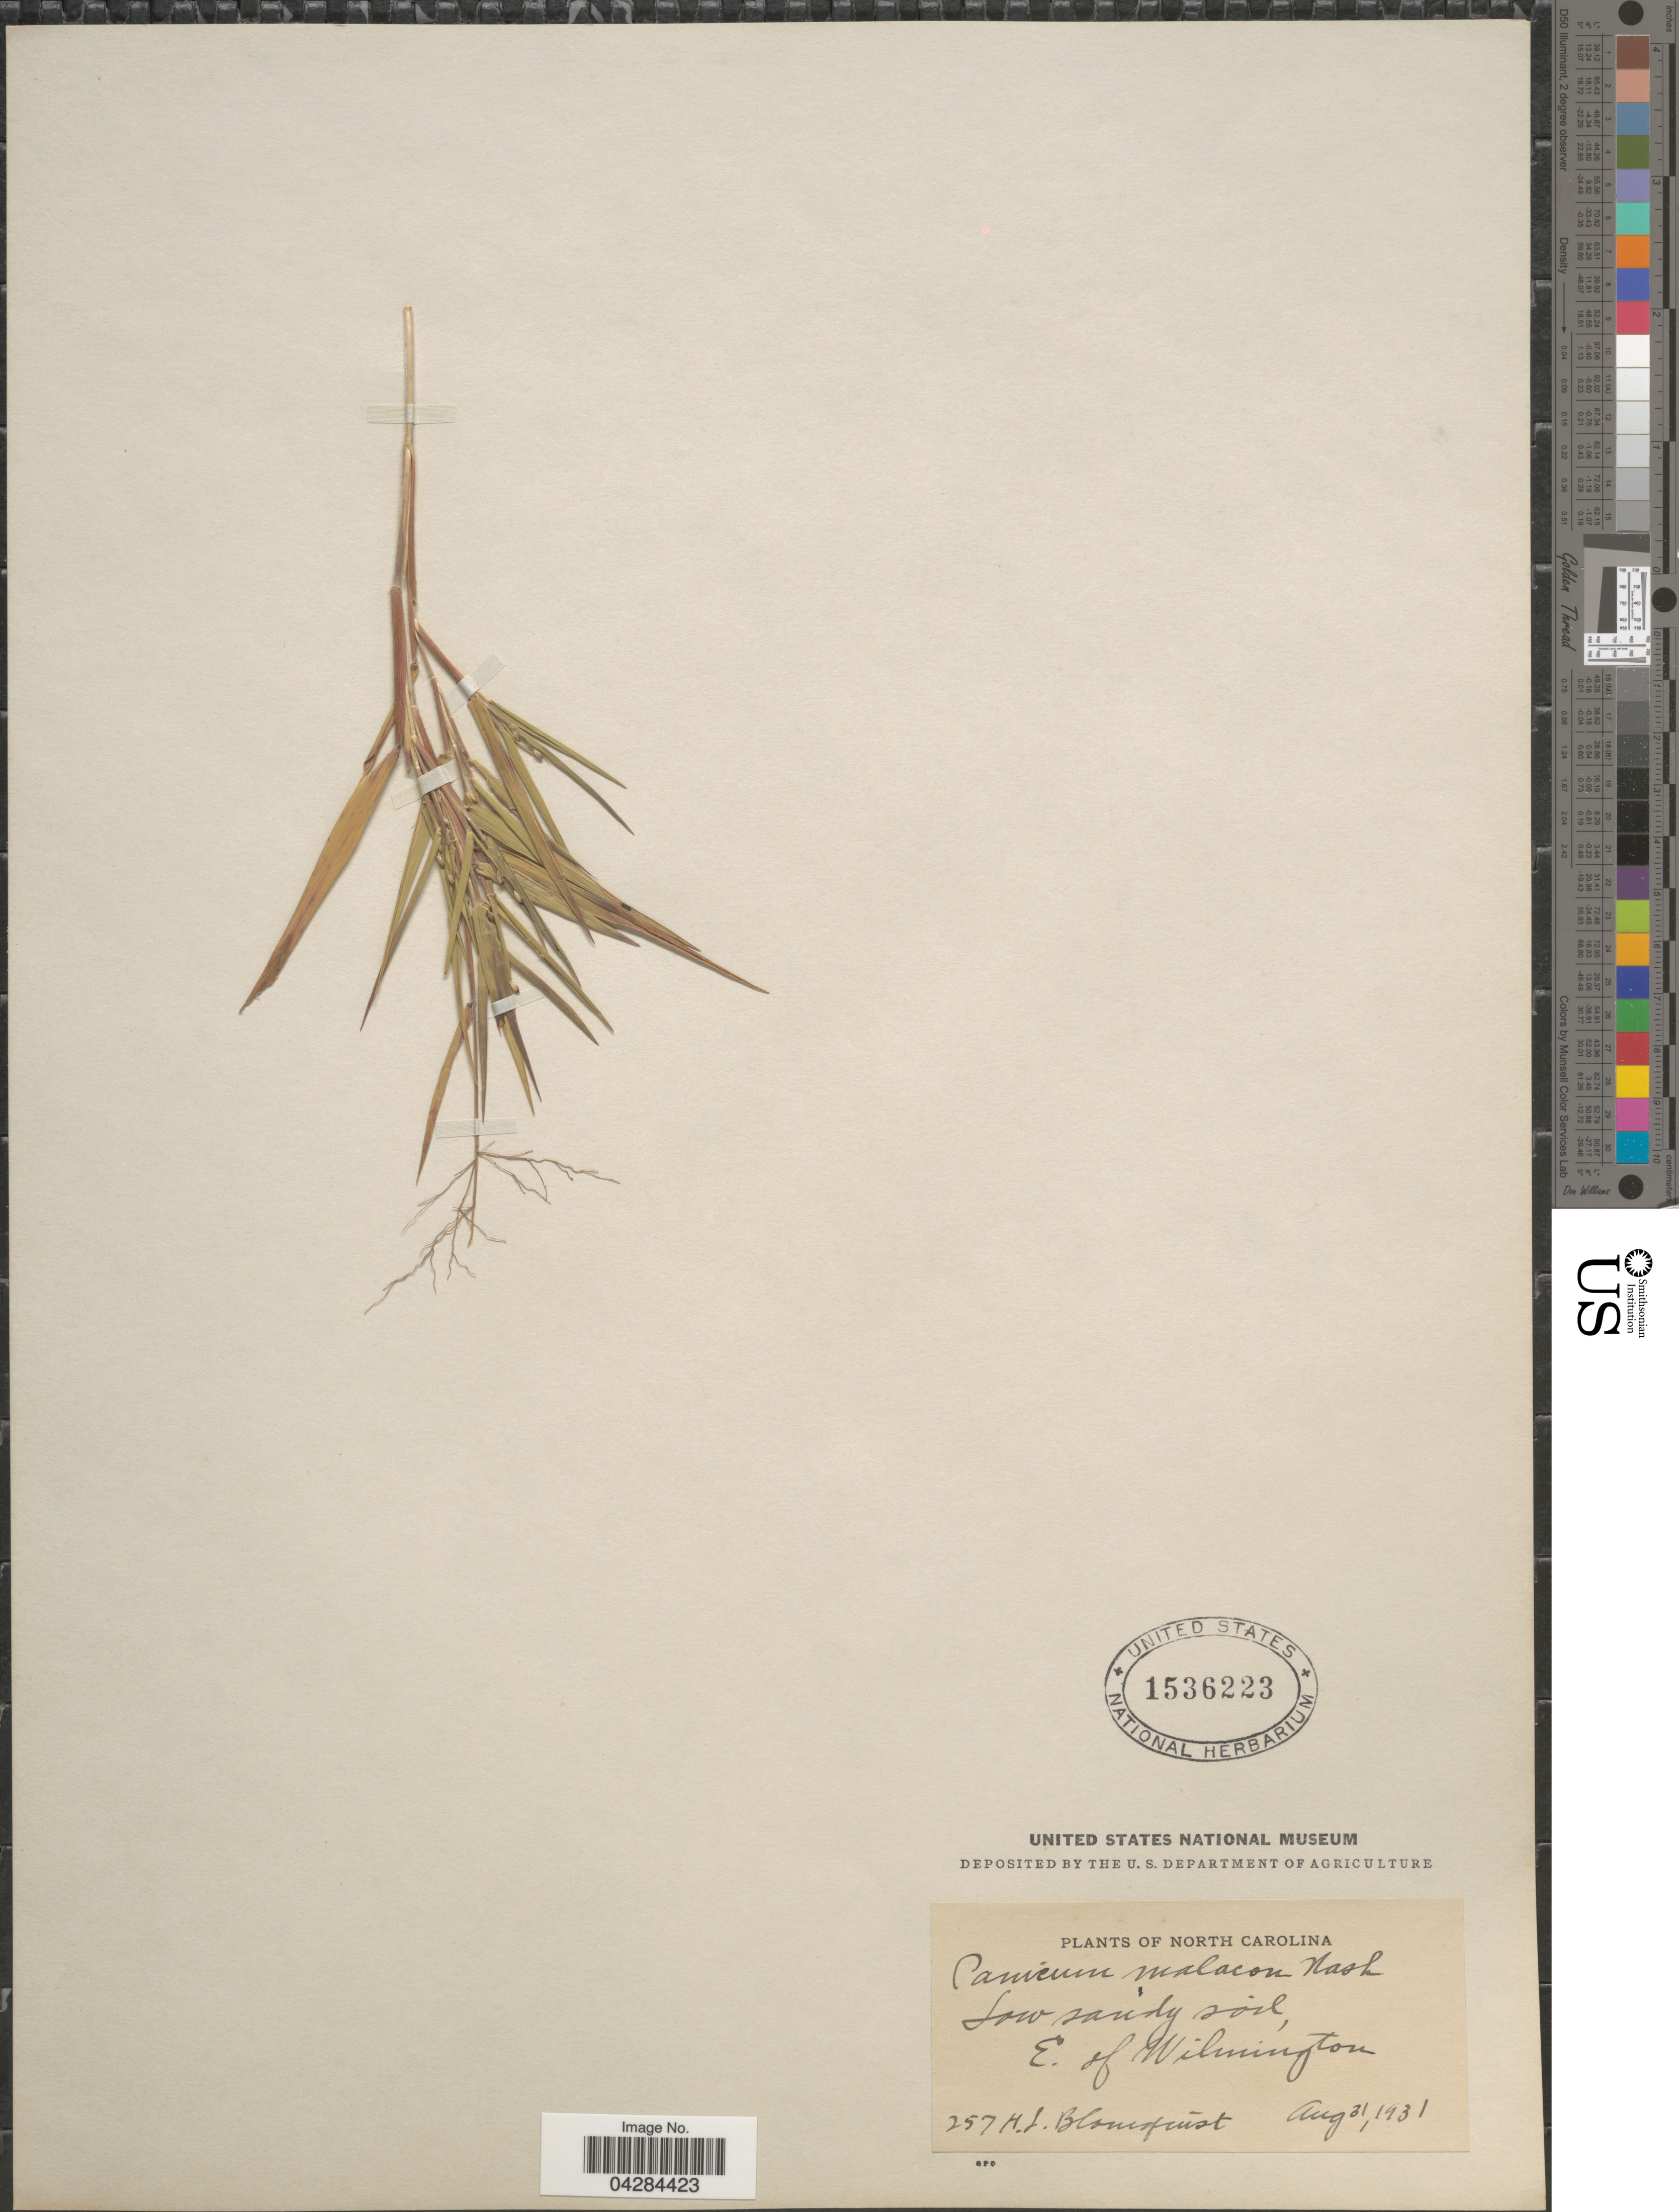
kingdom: Plantae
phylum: Tracheophyta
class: Liliopsida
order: Poales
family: Poaceae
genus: Dichanthelium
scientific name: Dichanthelium ovale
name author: (Elliott) Gould & C.A. Clark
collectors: H. Blomquist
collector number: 257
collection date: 1931-08-31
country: United States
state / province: North Carolina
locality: Low sandy soil, E. of Wilmington.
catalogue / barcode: US 1536223